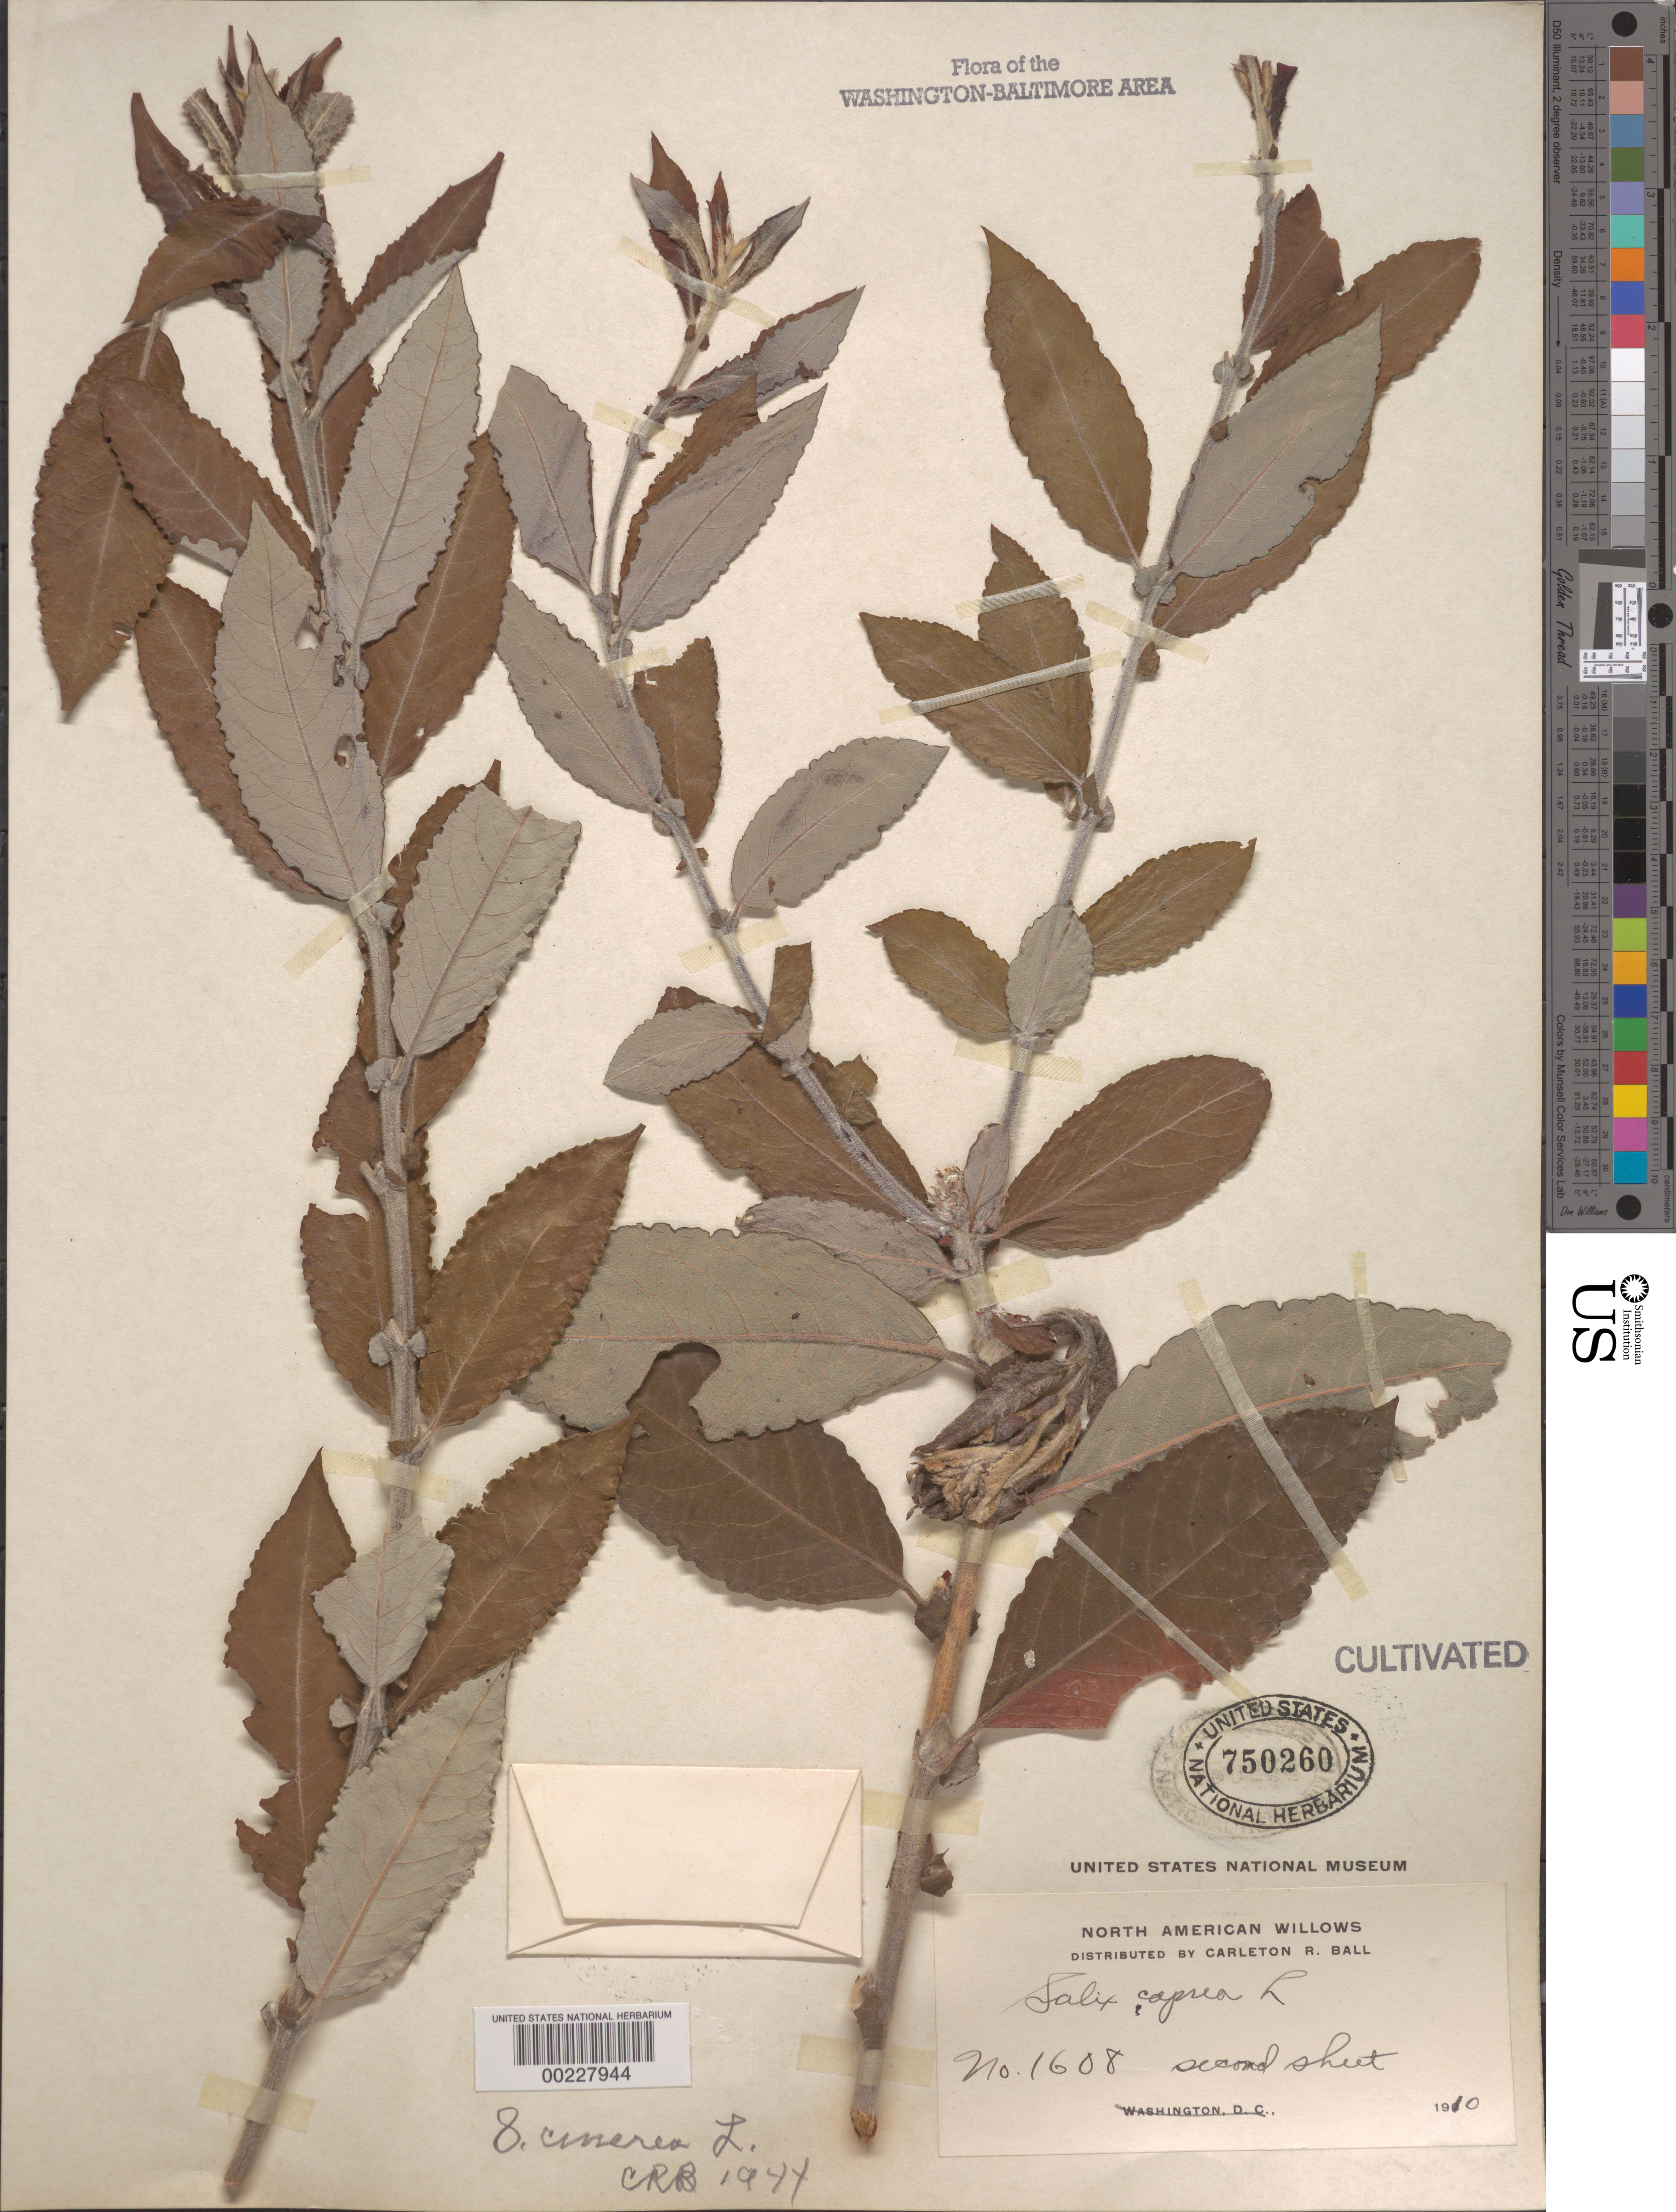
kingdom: Plantae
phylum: Tracheophyta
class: Magnoliopsida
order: Malpighiales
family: Salicaceae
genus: Salix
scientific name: Salix cinerea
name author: L.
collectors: C. R. Ball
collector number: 1608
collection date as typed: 26 Mar 1910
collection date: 1910-03-26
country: United States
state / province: District of Columbia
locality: Waste ground near Terra Cotta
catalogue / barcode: US 750260